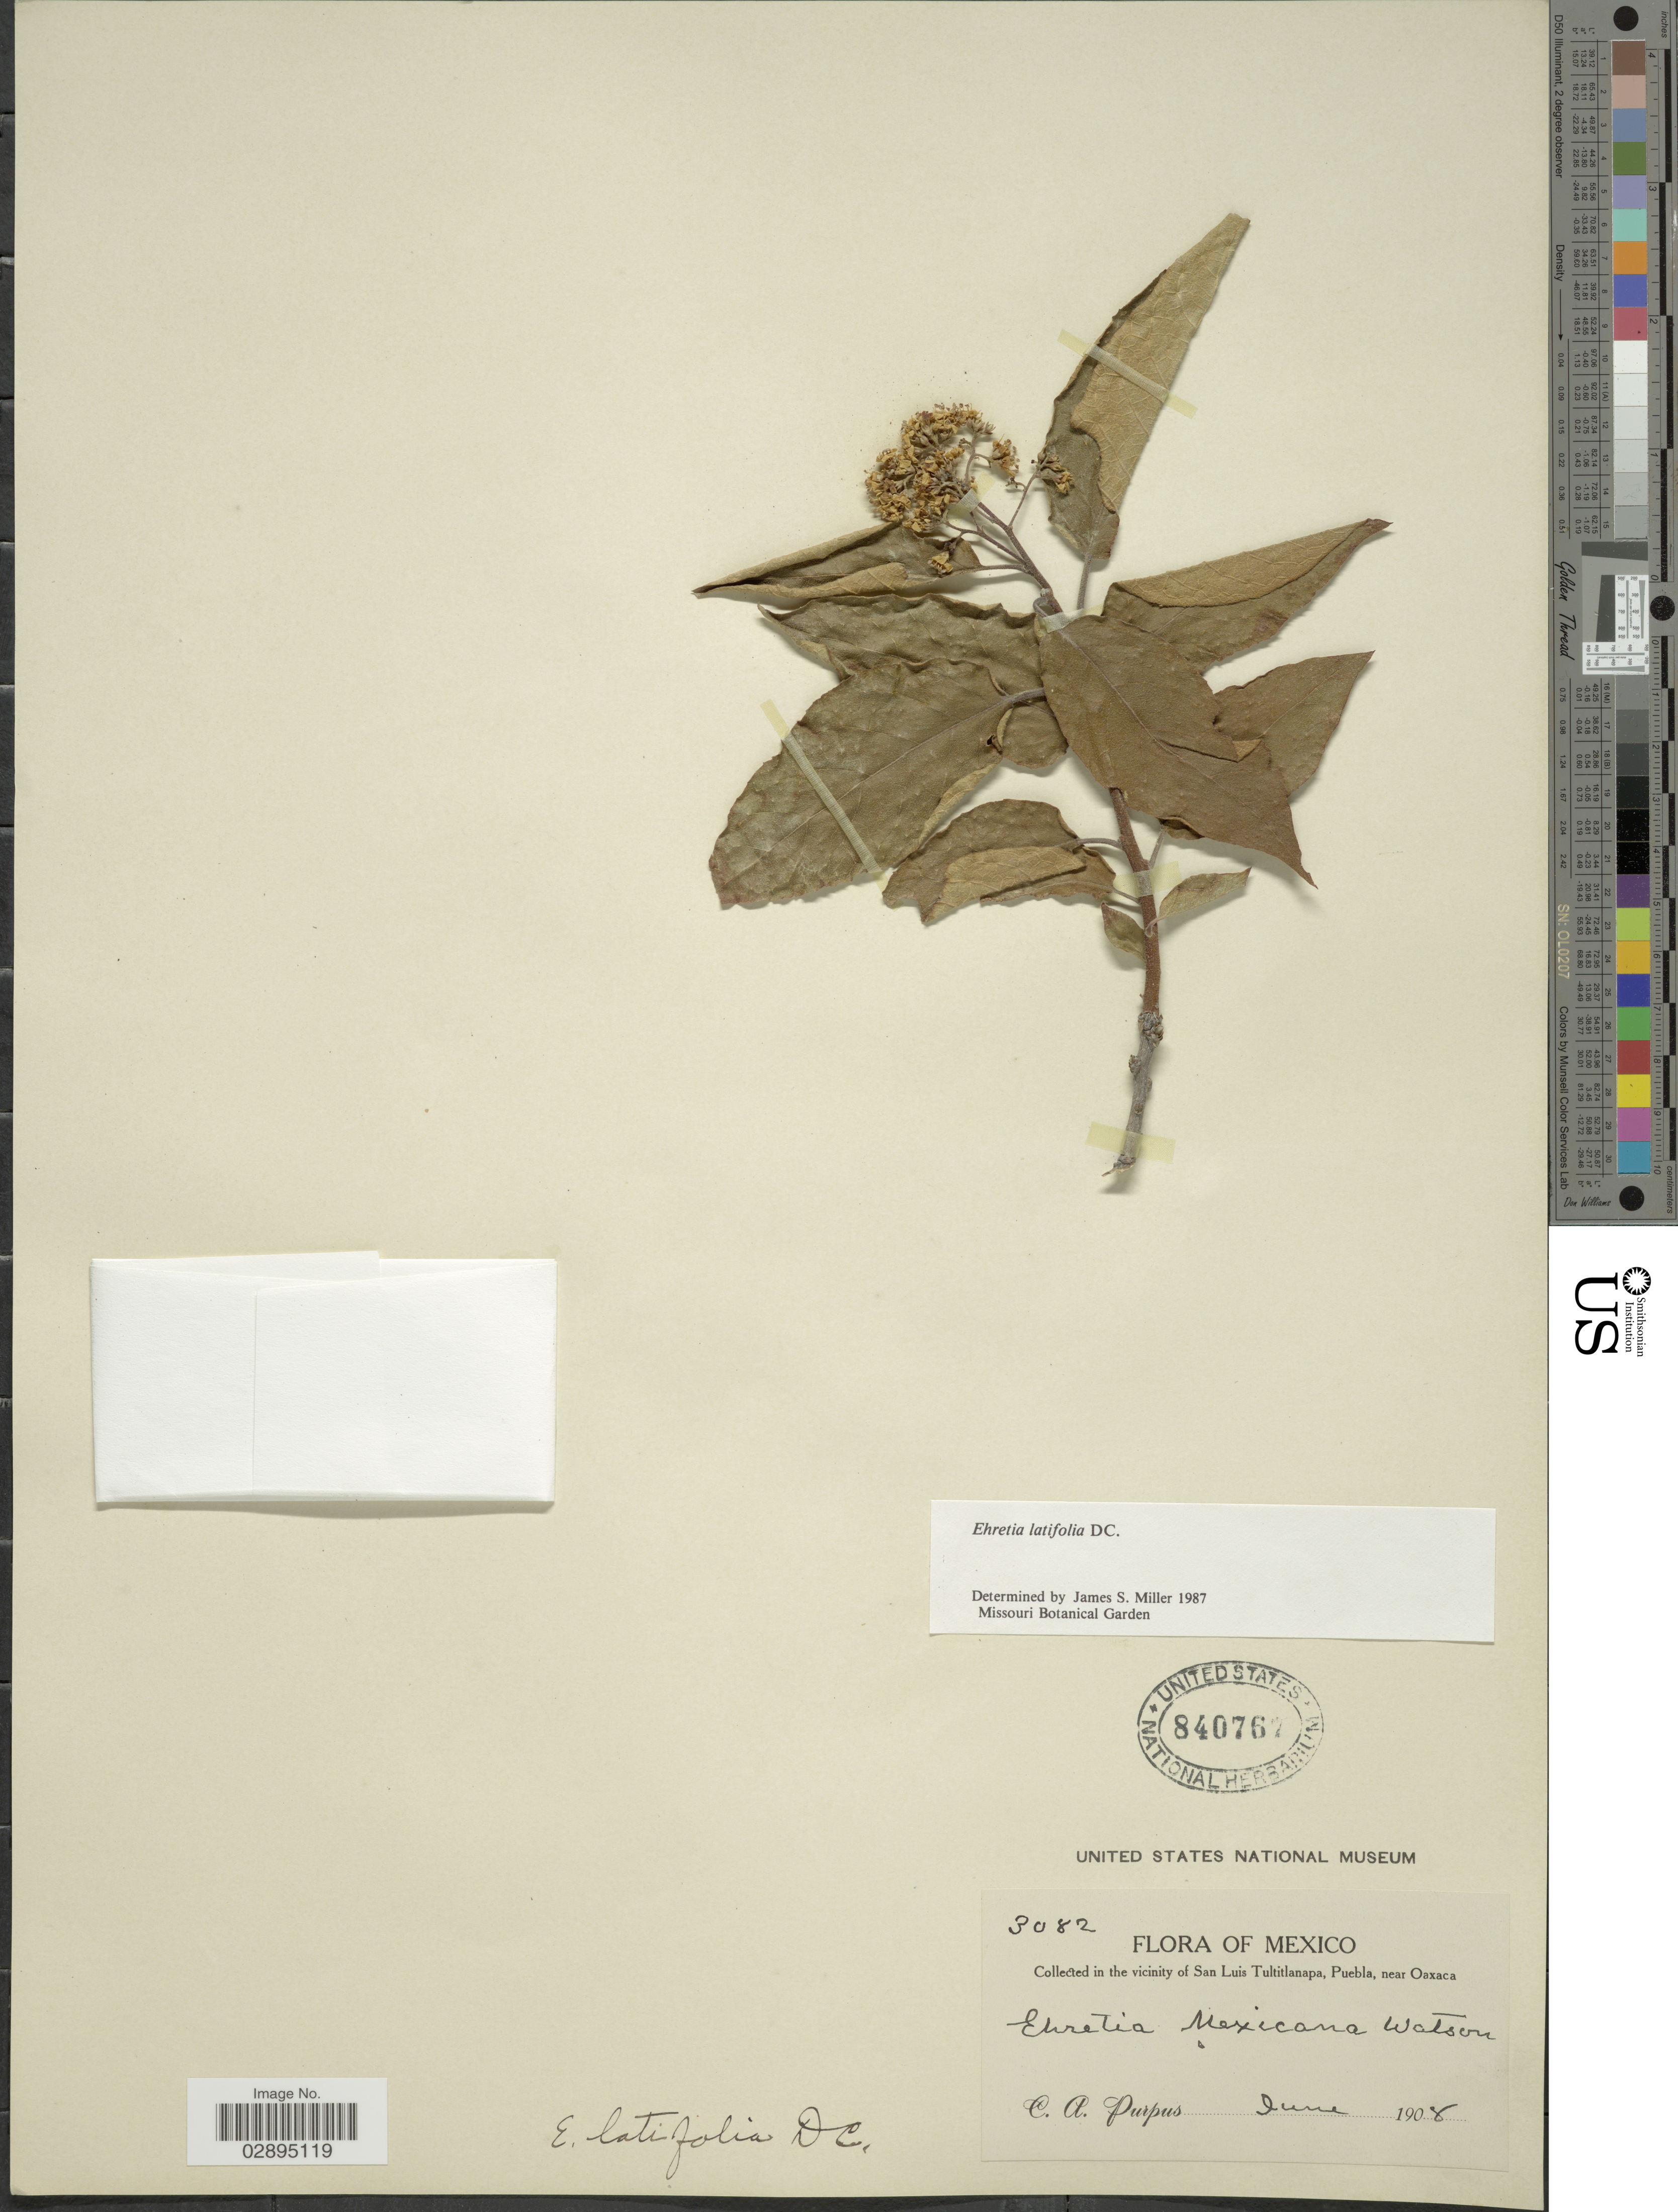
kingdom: Plantae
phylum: Tracheophyta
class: Magnoliopsida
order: Boraginales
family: Ehretiaceae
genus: Ehretia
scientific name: Ehretia latifolia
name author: DC.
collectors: C. A. Purpus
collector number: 3082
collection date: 1908-06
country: Mexico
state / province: Puebla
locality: In the vicinity of San Luis Tultitlanapa, Puebla, near Oaxaca.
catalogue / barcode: US 840767